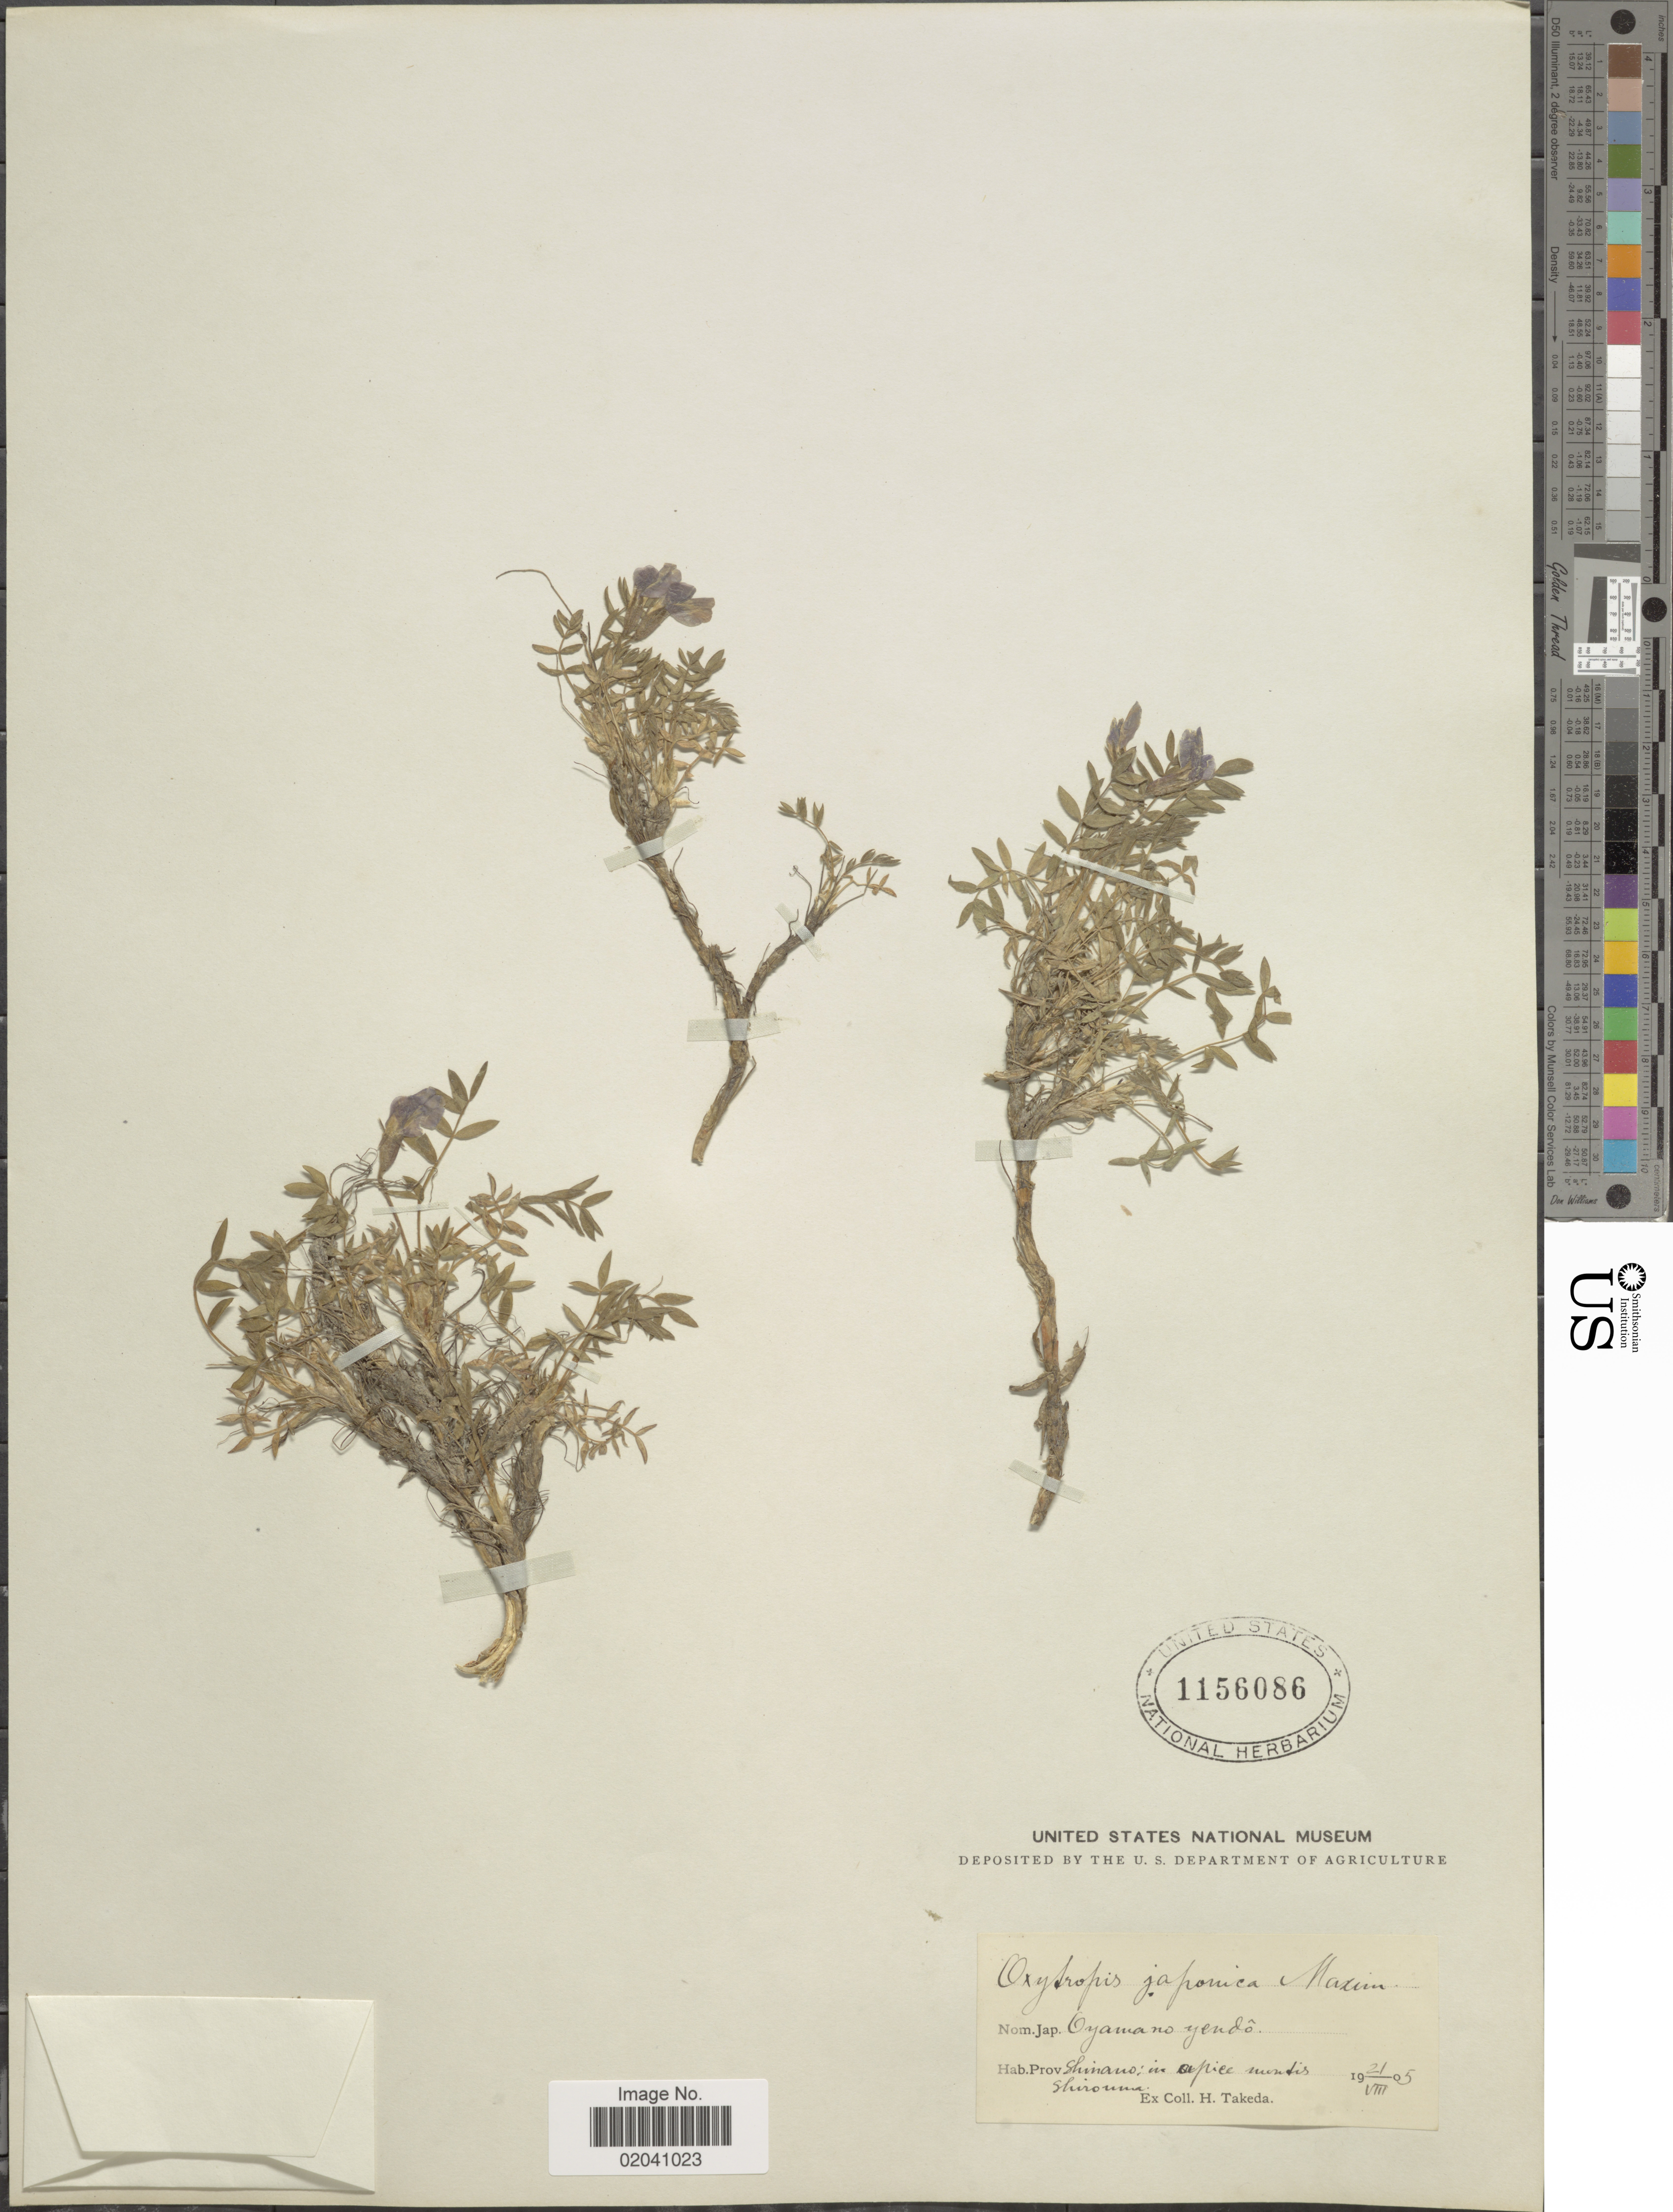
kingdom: Plantae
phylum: Tracheophyta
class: Magnoliopsida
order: Fabales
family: Fabaceae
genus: Oxytropis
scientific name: Oxytropis japonica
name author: Maxim.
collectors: H. Takeda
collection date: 1905-08-21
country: Japan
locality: Prov. Shinano: in apice montis Shirouma.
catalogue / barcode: US 115086